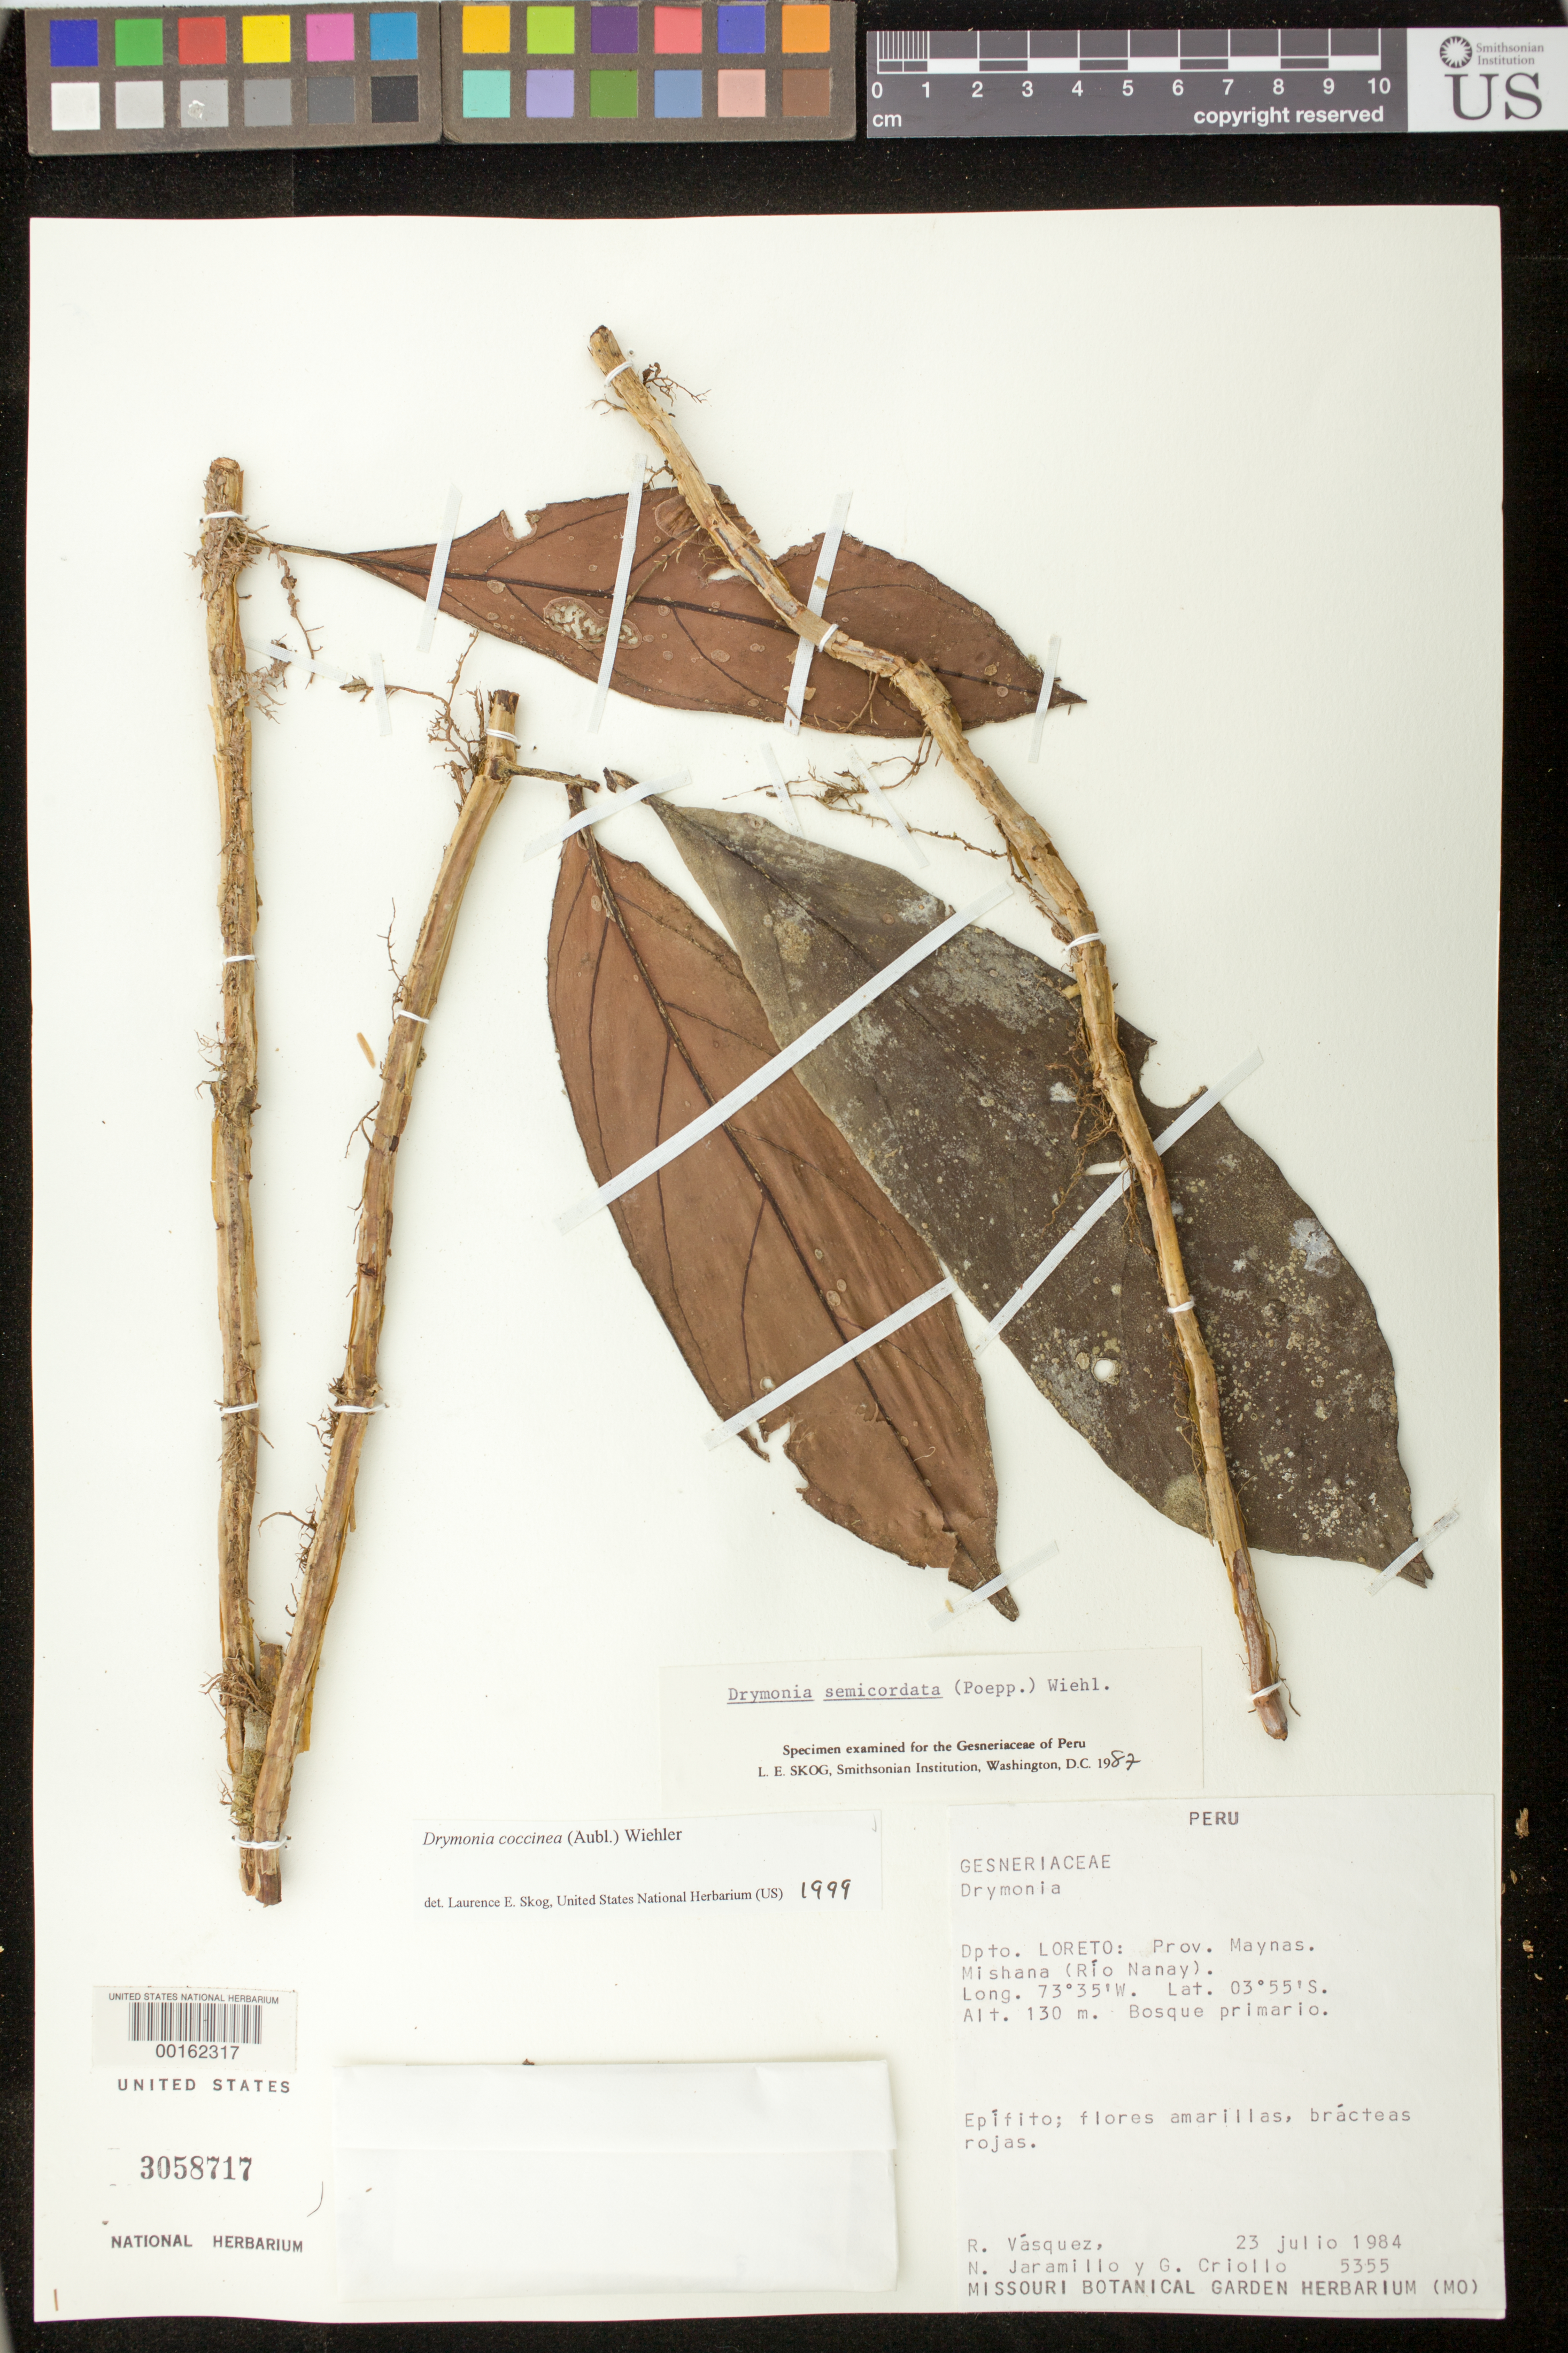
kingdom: Plantae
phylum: Tracheophyta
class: Magnoliopsida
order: Lamiales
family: Gesneriaceae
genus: Drymonia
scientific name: Drymonia coccinea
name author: (Aubl.) Wiehler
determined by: Skog, Laurence E.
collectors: R. Vásquez, N. Jaramillo & G. Criollo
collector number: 5355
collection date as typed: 23 Jul 1984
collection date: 1984-07-23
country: Peru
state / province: Loreto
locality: Prov. Maynas; Mishana (Río Nanay)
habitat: Bosque primario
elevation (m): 130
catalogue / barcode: US 3058717